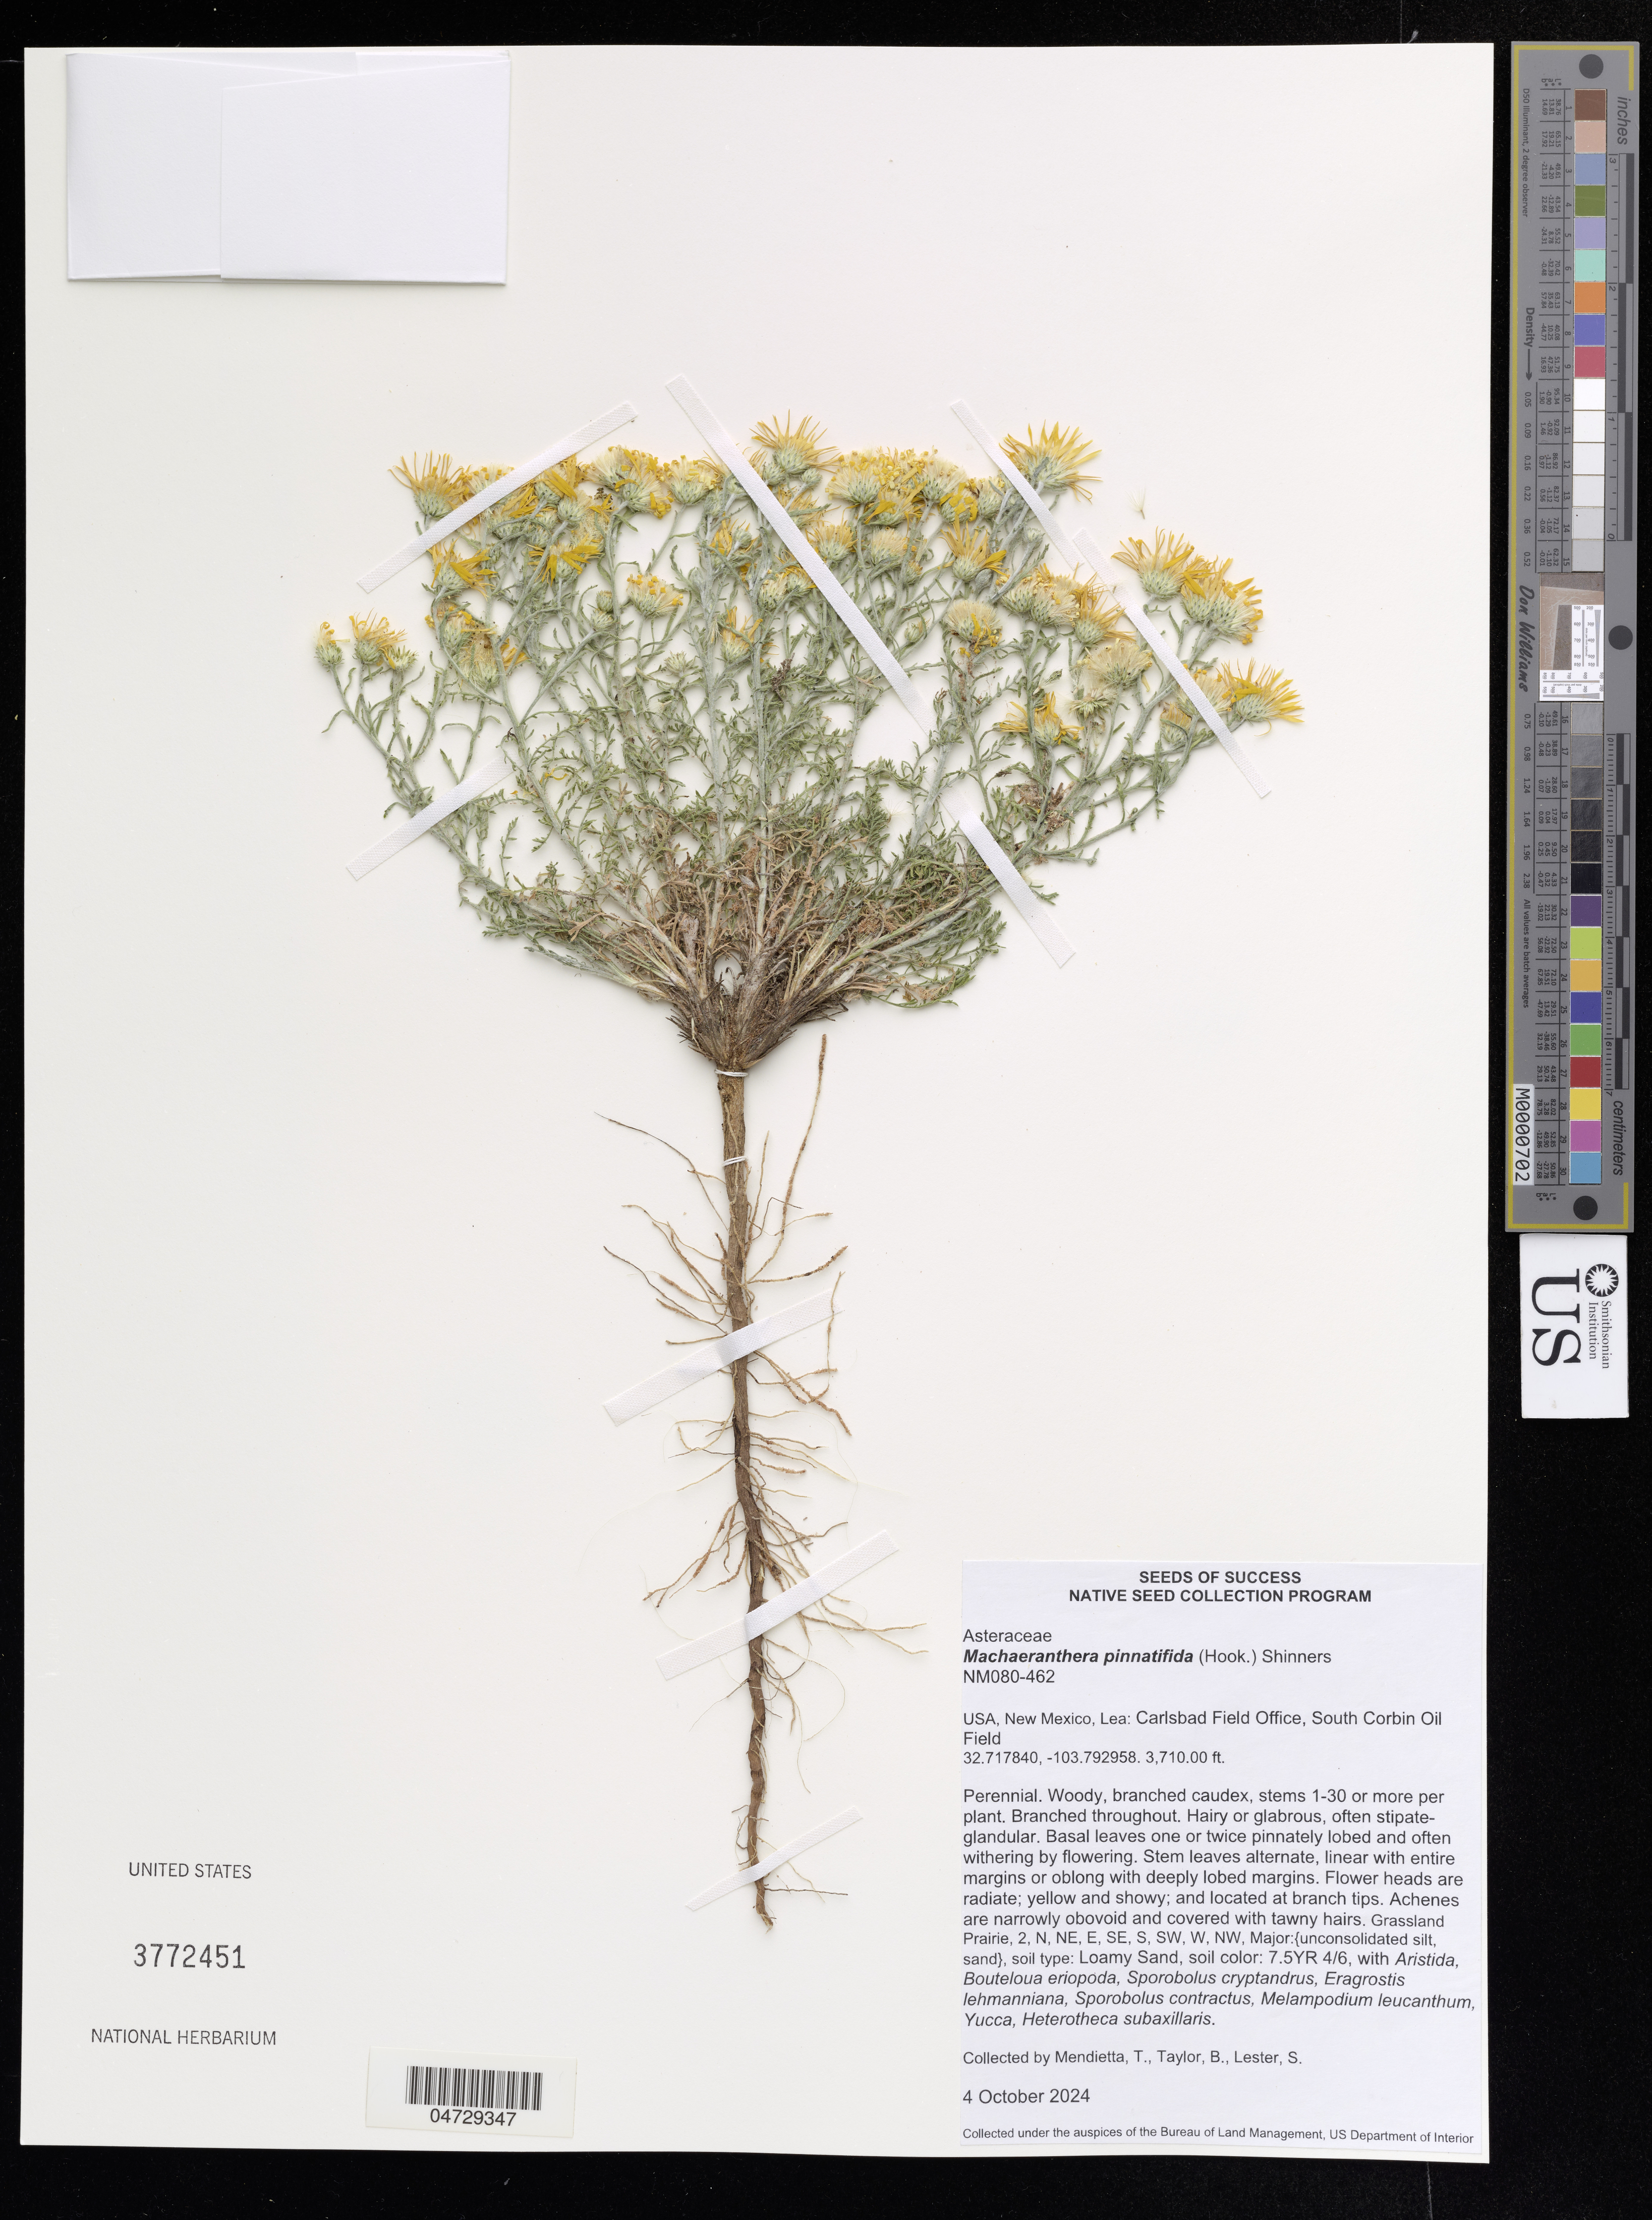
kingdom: Plantae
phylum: Tracheophyta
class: Magnoliopsida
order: Asterales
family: Asteraceae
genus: Machaeranthera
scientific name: Machaeranthera pinnata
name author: (Nutt.) Shinners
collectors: T. Mendietta, B. Taylor & S. Lester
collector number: NM080-462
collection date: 2024-10-04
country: United States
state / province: New Mexico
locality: Lea: Carlsbad Field Office, South Corbin Oil Field.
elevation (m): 1131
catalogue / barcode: US 3772451